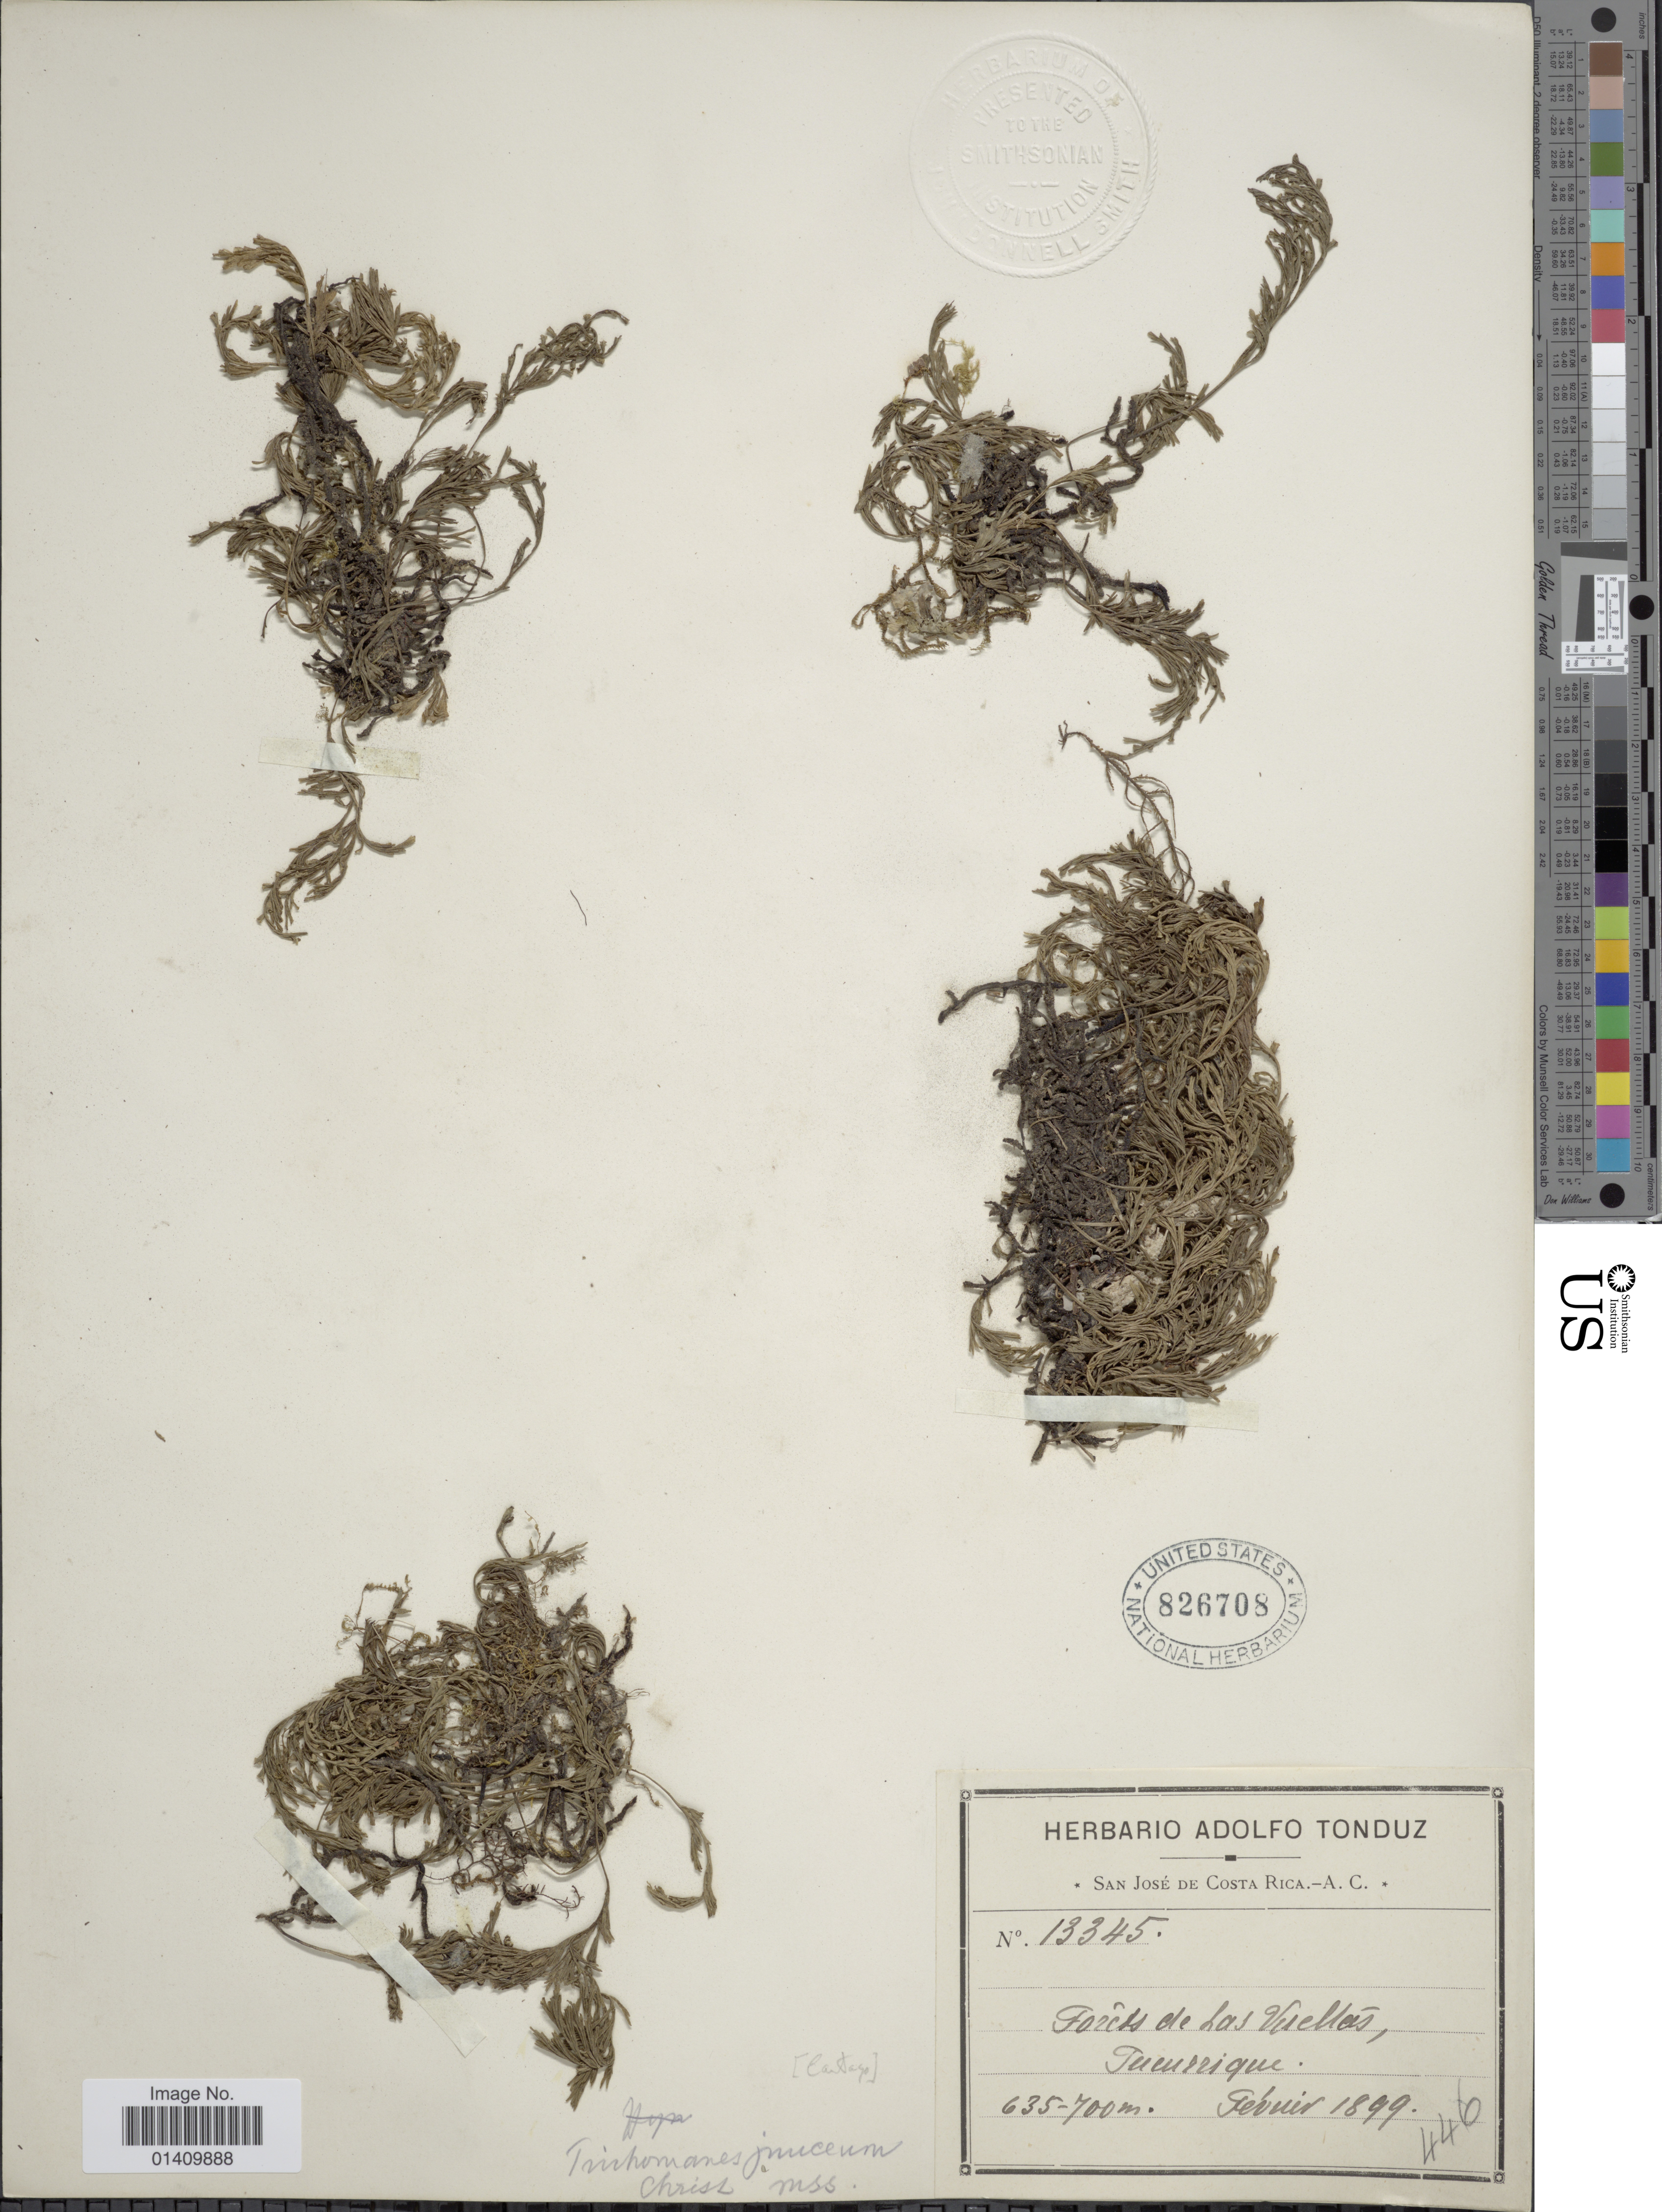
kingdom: Plantae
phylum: Tracheophyta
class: Polypodiopsida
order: Hymenophyllales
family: Hymenophyllaceae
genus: Polyphlebium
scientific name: Polyphlebium pyxidiferum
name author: (L.) Ebihara & Dubuisson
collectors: ex Herb. Adolfo Tonduz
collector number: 13345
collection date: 1899-02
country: Costa Rica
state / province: Cartago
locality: Forêts de Las Vueltas, Tucurrique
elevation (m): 635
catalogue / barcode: US 826708